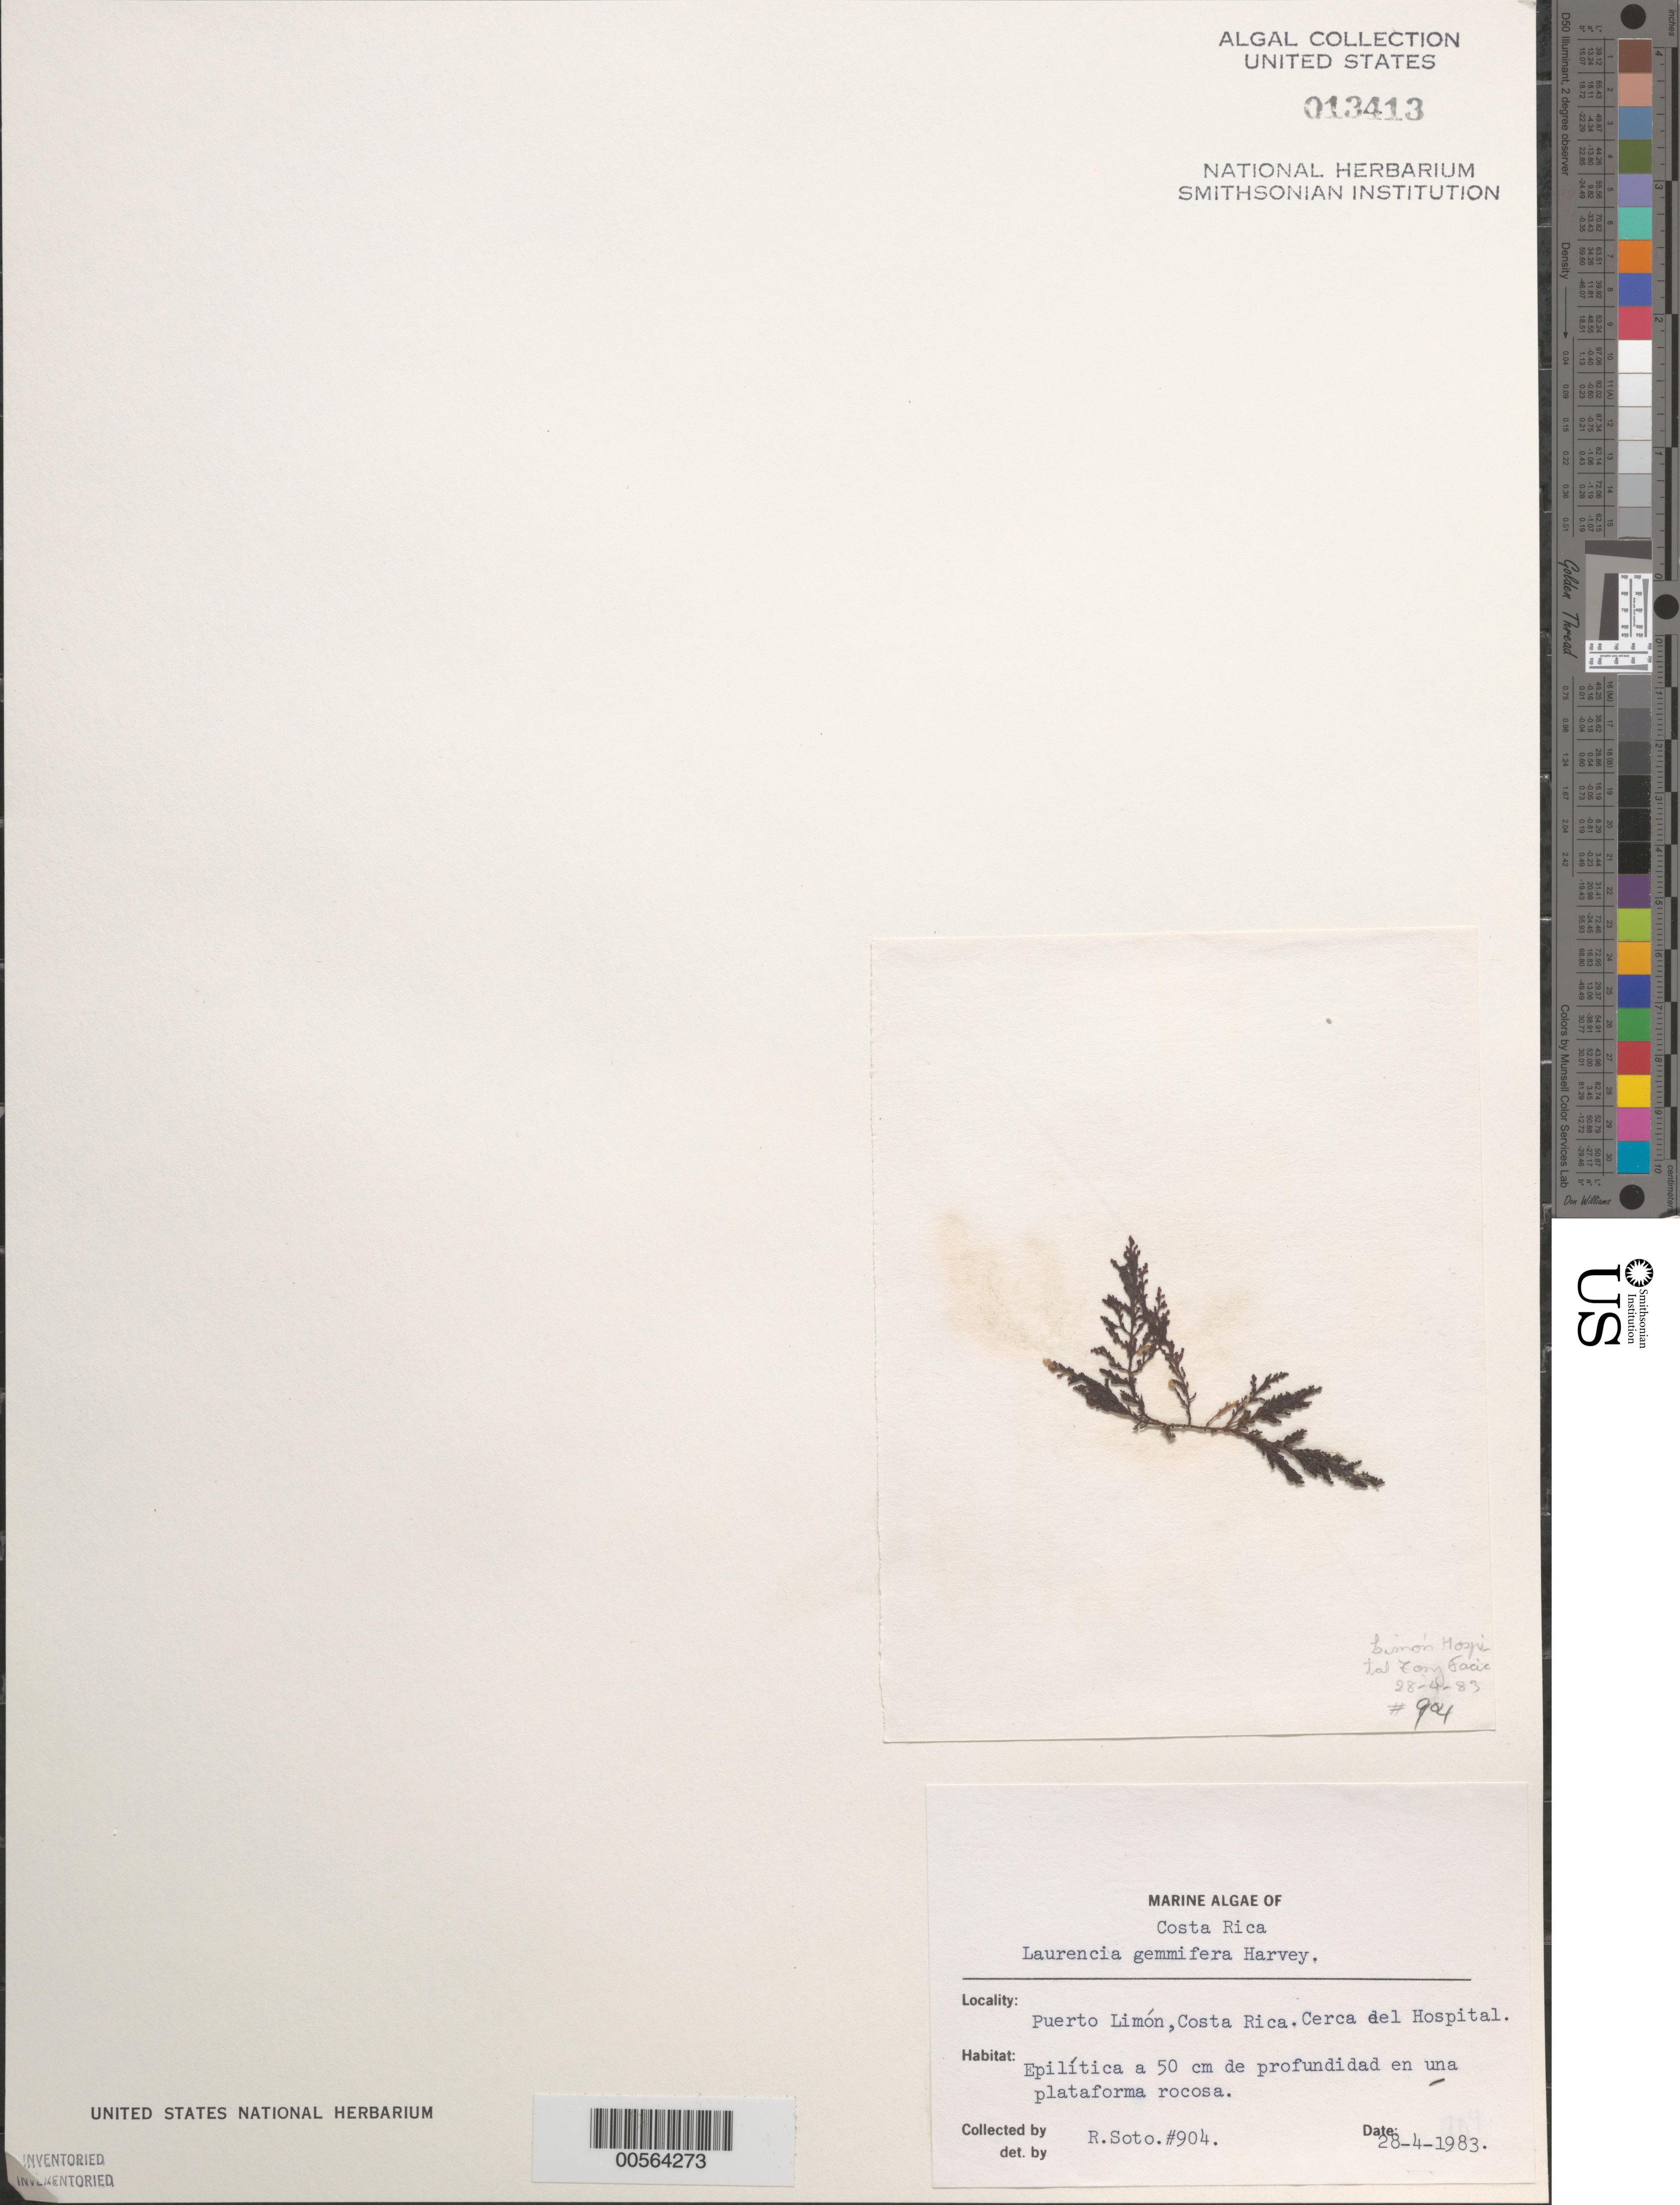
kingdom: Plantae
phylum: Rhodophyta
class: Florideophyceae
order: Ceramiales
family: Rhodomelaceae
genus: Yuzurua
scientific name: Yuzurua poiteaui var. gemmifera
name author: (Harvey) M.J. Wynne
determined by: Algae name updating Project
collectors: R. Soto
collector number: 904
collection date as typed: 28 Apr 1983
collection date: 1983-04-28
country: Costa Rica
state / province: Limón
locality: Puerto limon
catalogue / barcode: US 13413